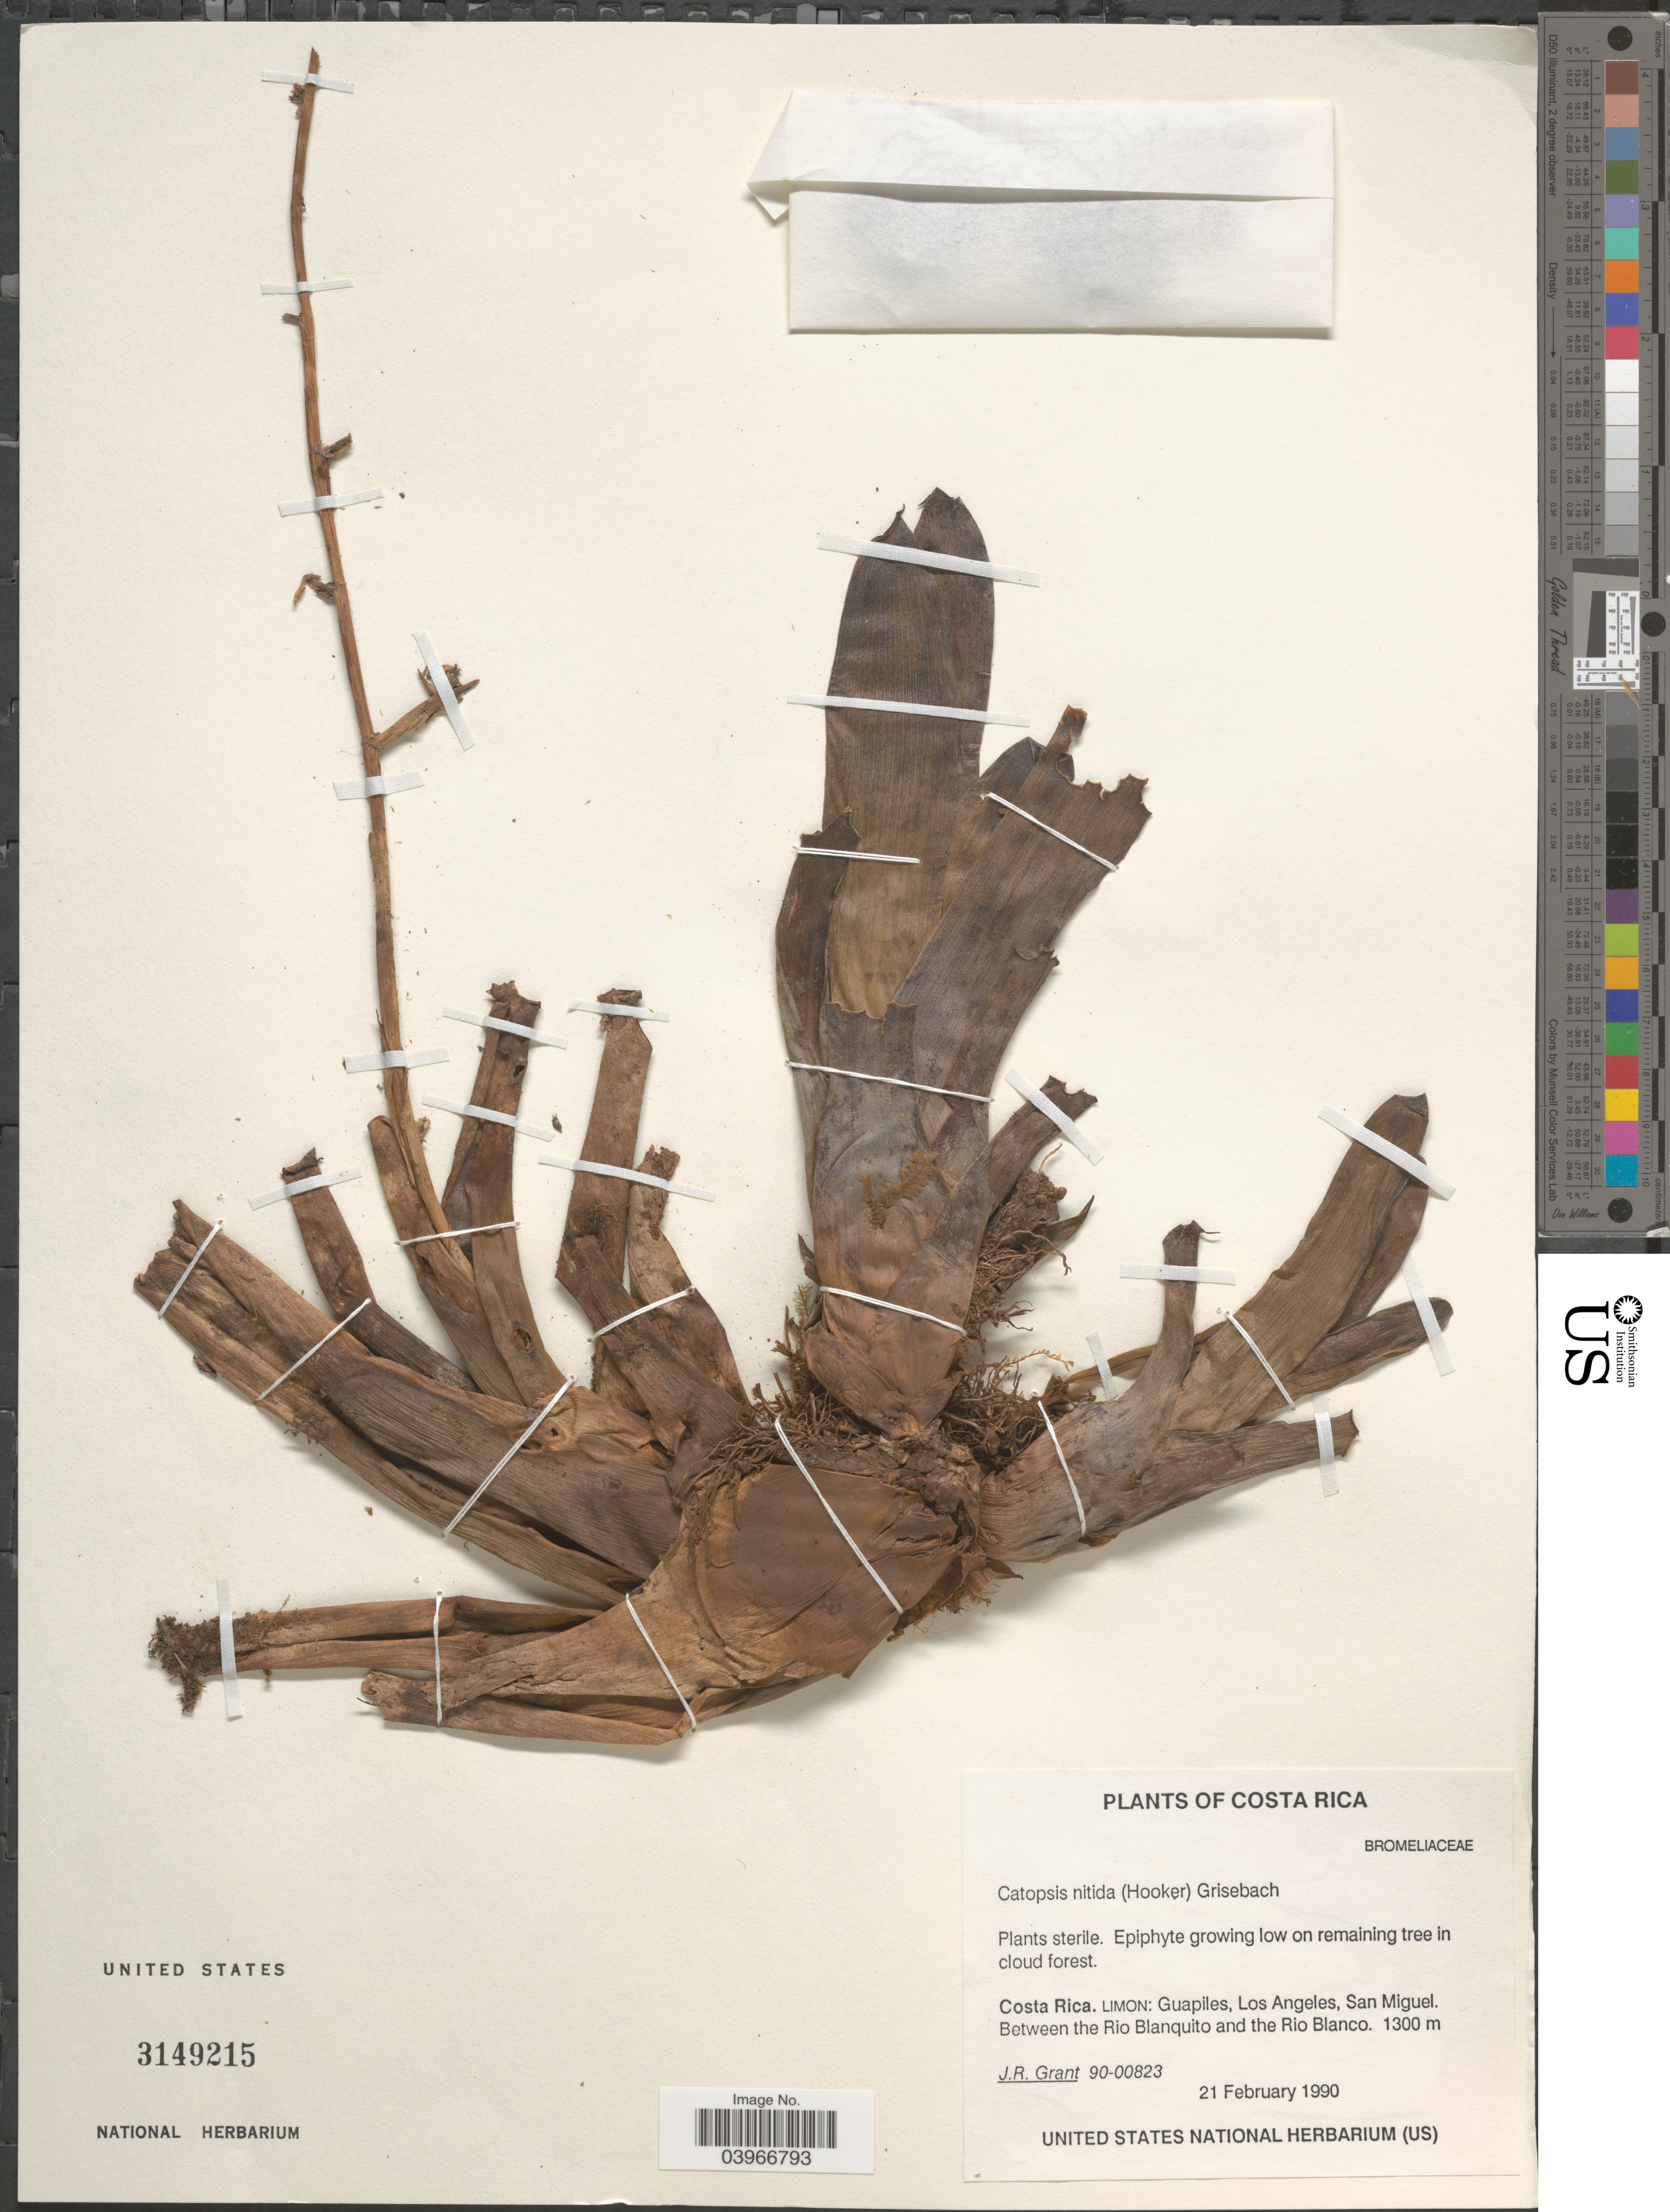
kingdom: Plantae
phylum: Tracheophyta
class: Liliopsida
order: Poales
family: Bromeliaceae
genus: Catopsis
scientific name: Catopsis nitida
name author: (Hook.) Griseb.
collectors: J. Grant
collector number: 90-00823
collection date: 1990-02-21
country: Costa Rica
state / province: Limón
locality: Guapiles, Los Angeles, San Miguel. Between the Rio Blanquito and the Rio Blanco.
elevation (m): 1300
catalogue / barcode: US 3149215